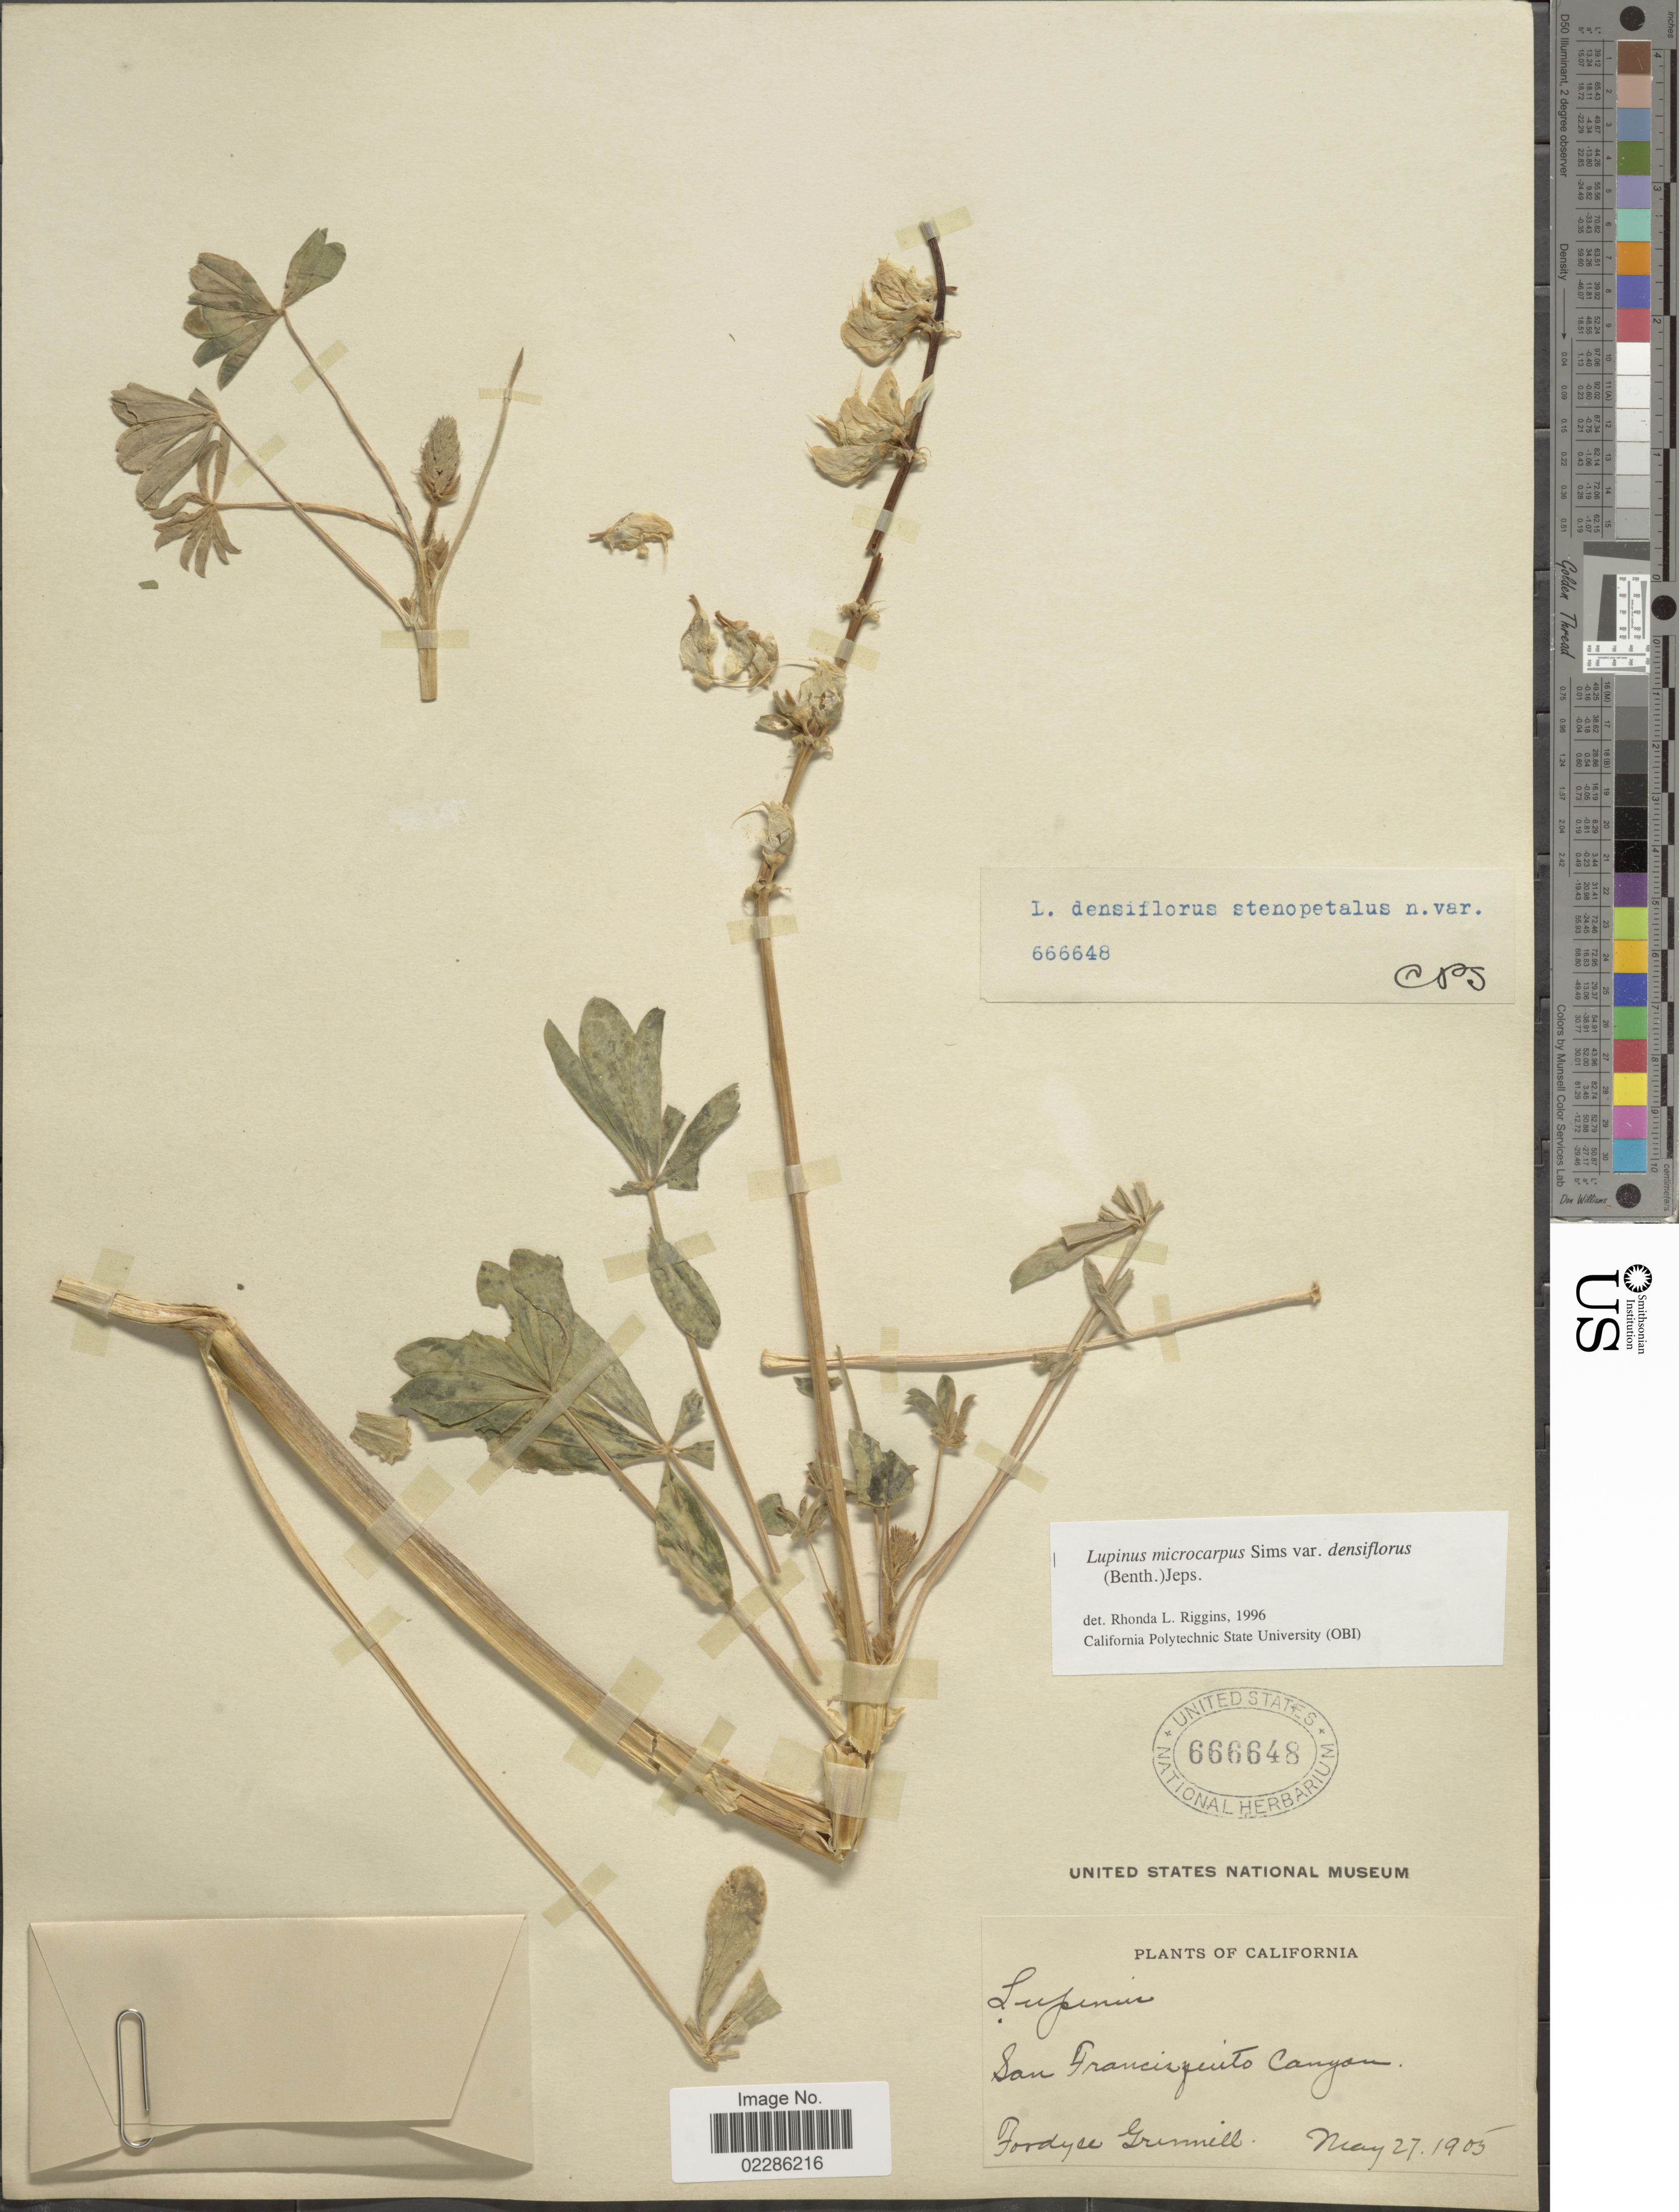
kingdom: Plantae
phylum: Tracheophyta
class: Magnoliopsida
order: Fabales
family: Fabaceae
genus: Lupinus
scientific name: Lupinus microcarpus var. densiflorus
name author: (Benth.) Jeps.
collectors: F. Grinnell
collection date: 1905-05-27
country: United States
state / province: California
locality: San Francispuito Canyon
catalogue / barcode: US 666648